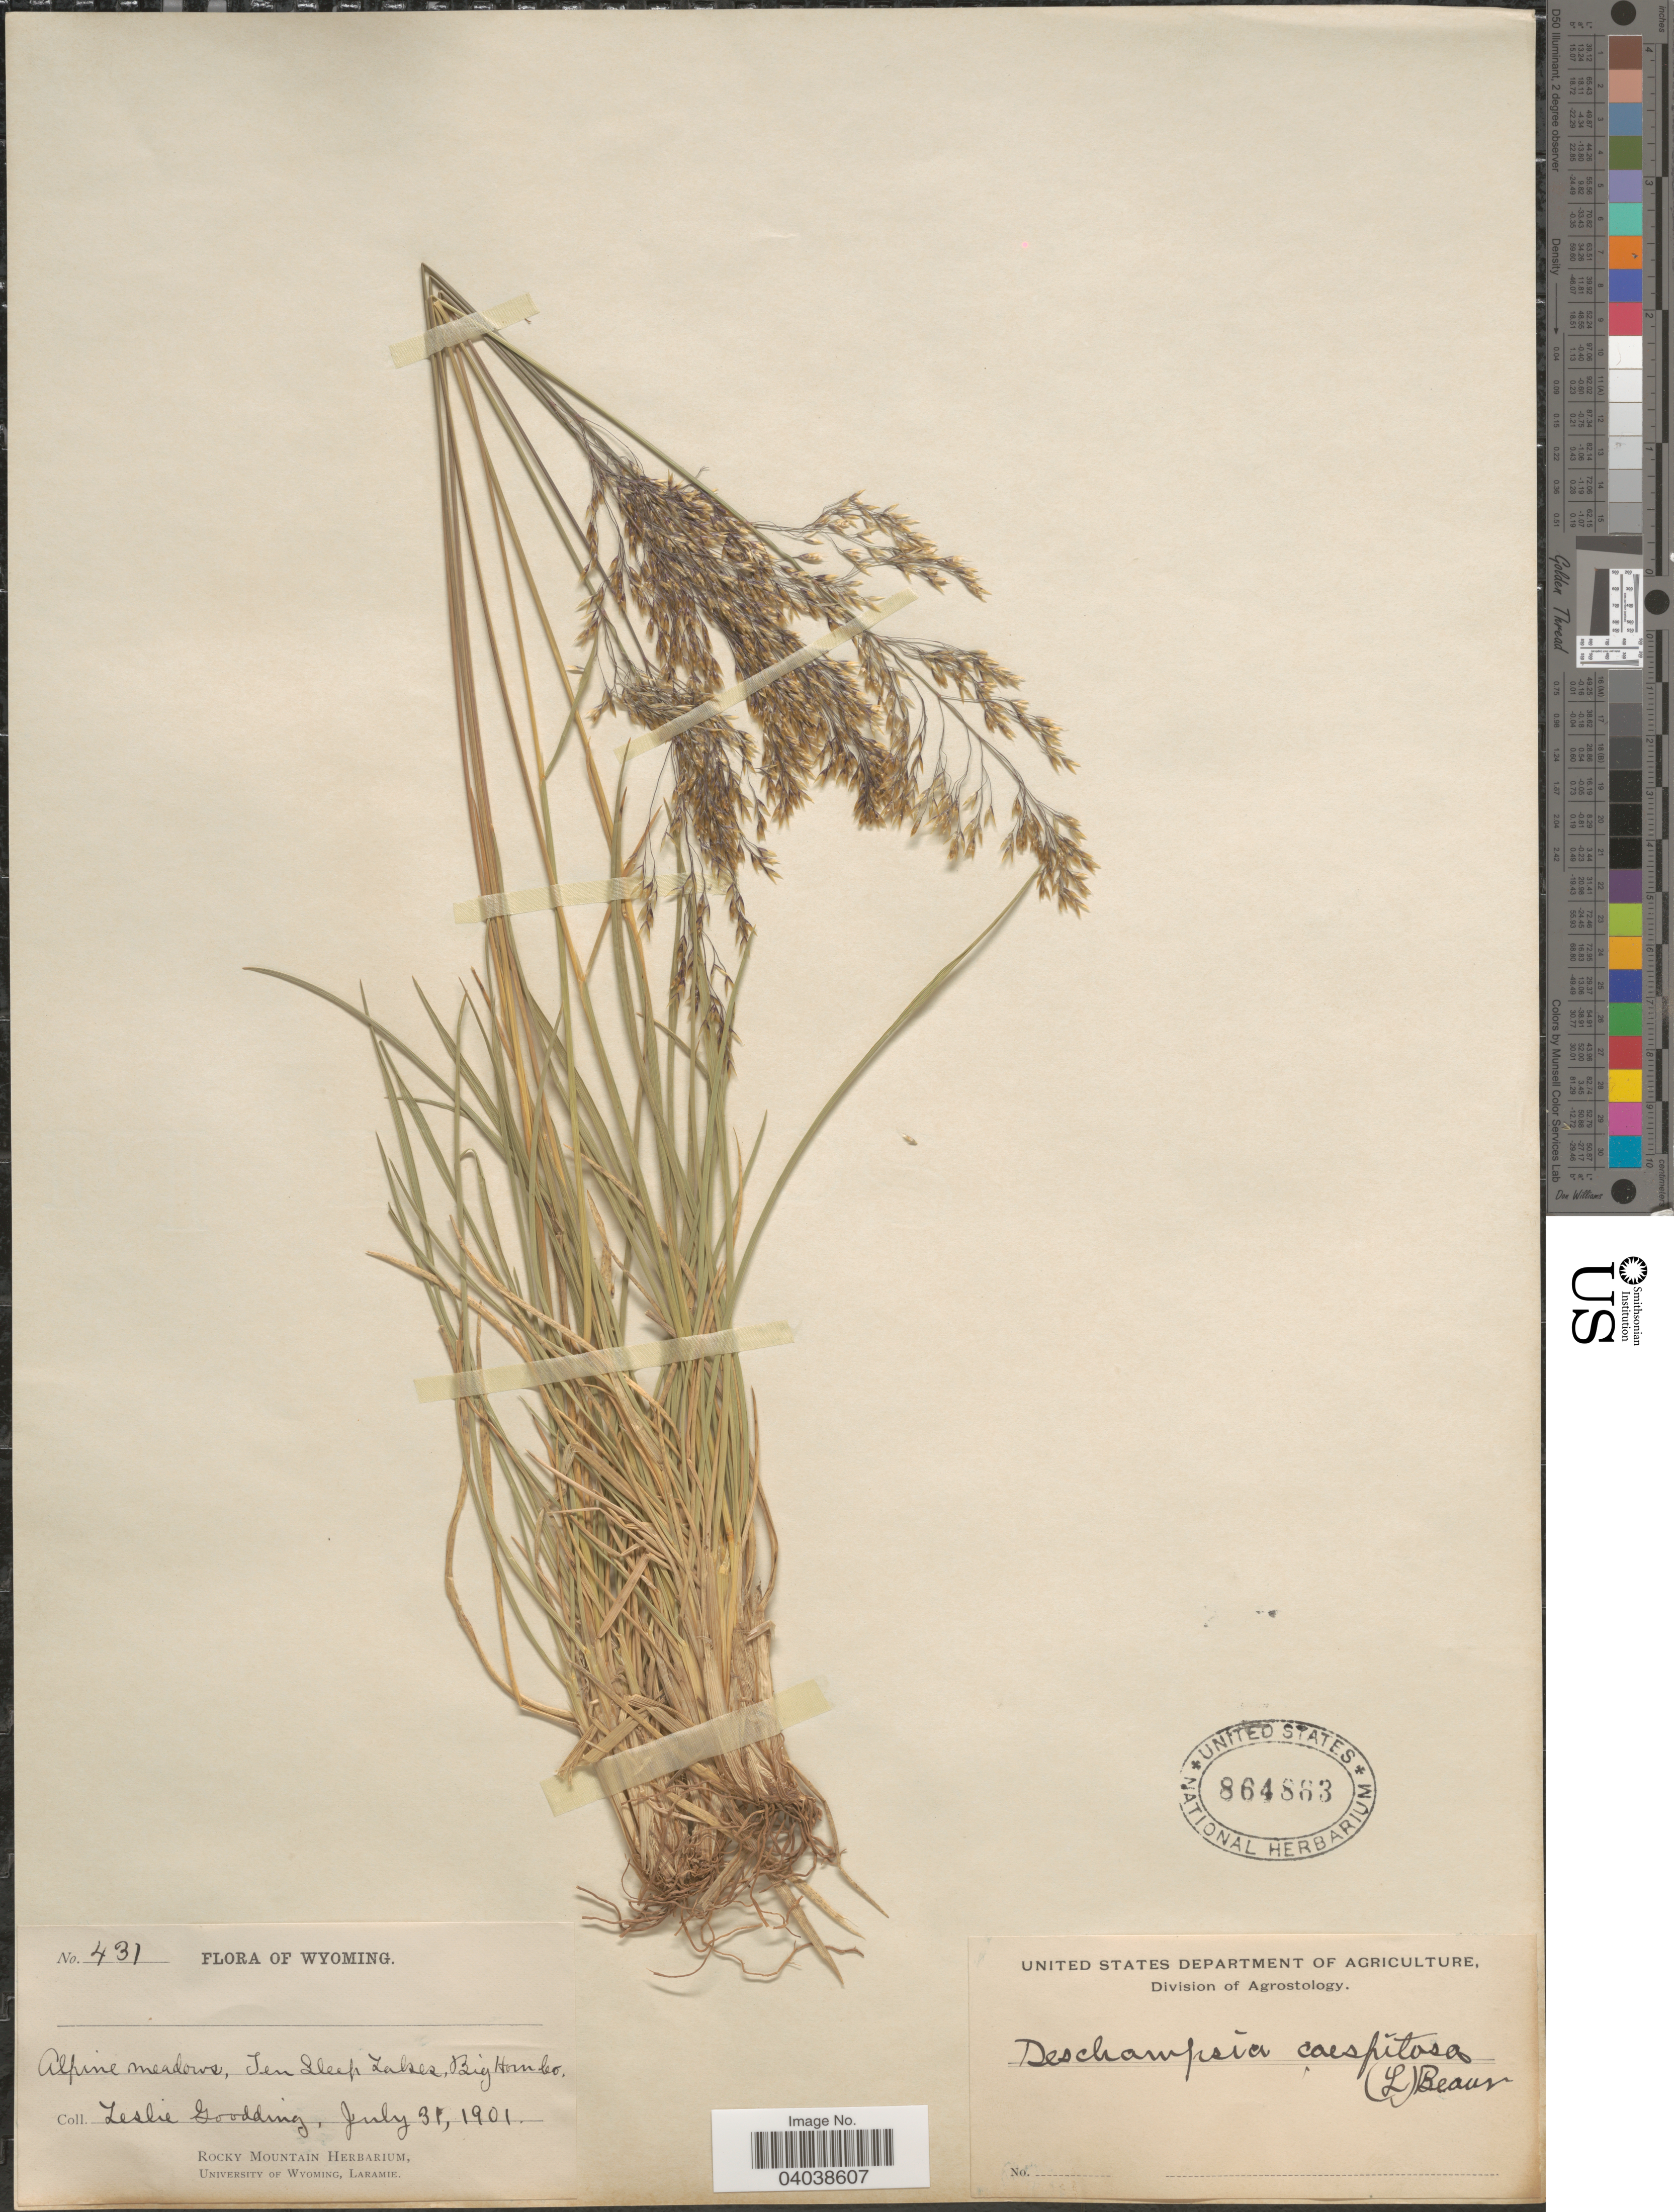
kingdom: Plantae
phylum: Tracheophyta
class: Liliopsida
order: Poales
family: Poaceae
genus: Deschampsia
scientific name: Deschampsia cespitosa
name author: (L.) P. Beauv.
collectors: L. N. Goodding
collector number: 431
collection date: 1901-07-31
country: United States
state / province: Wyoming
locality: Alpine meadows, Ten Sleep Lakes, Big Horn Co.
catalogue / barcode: US 864863